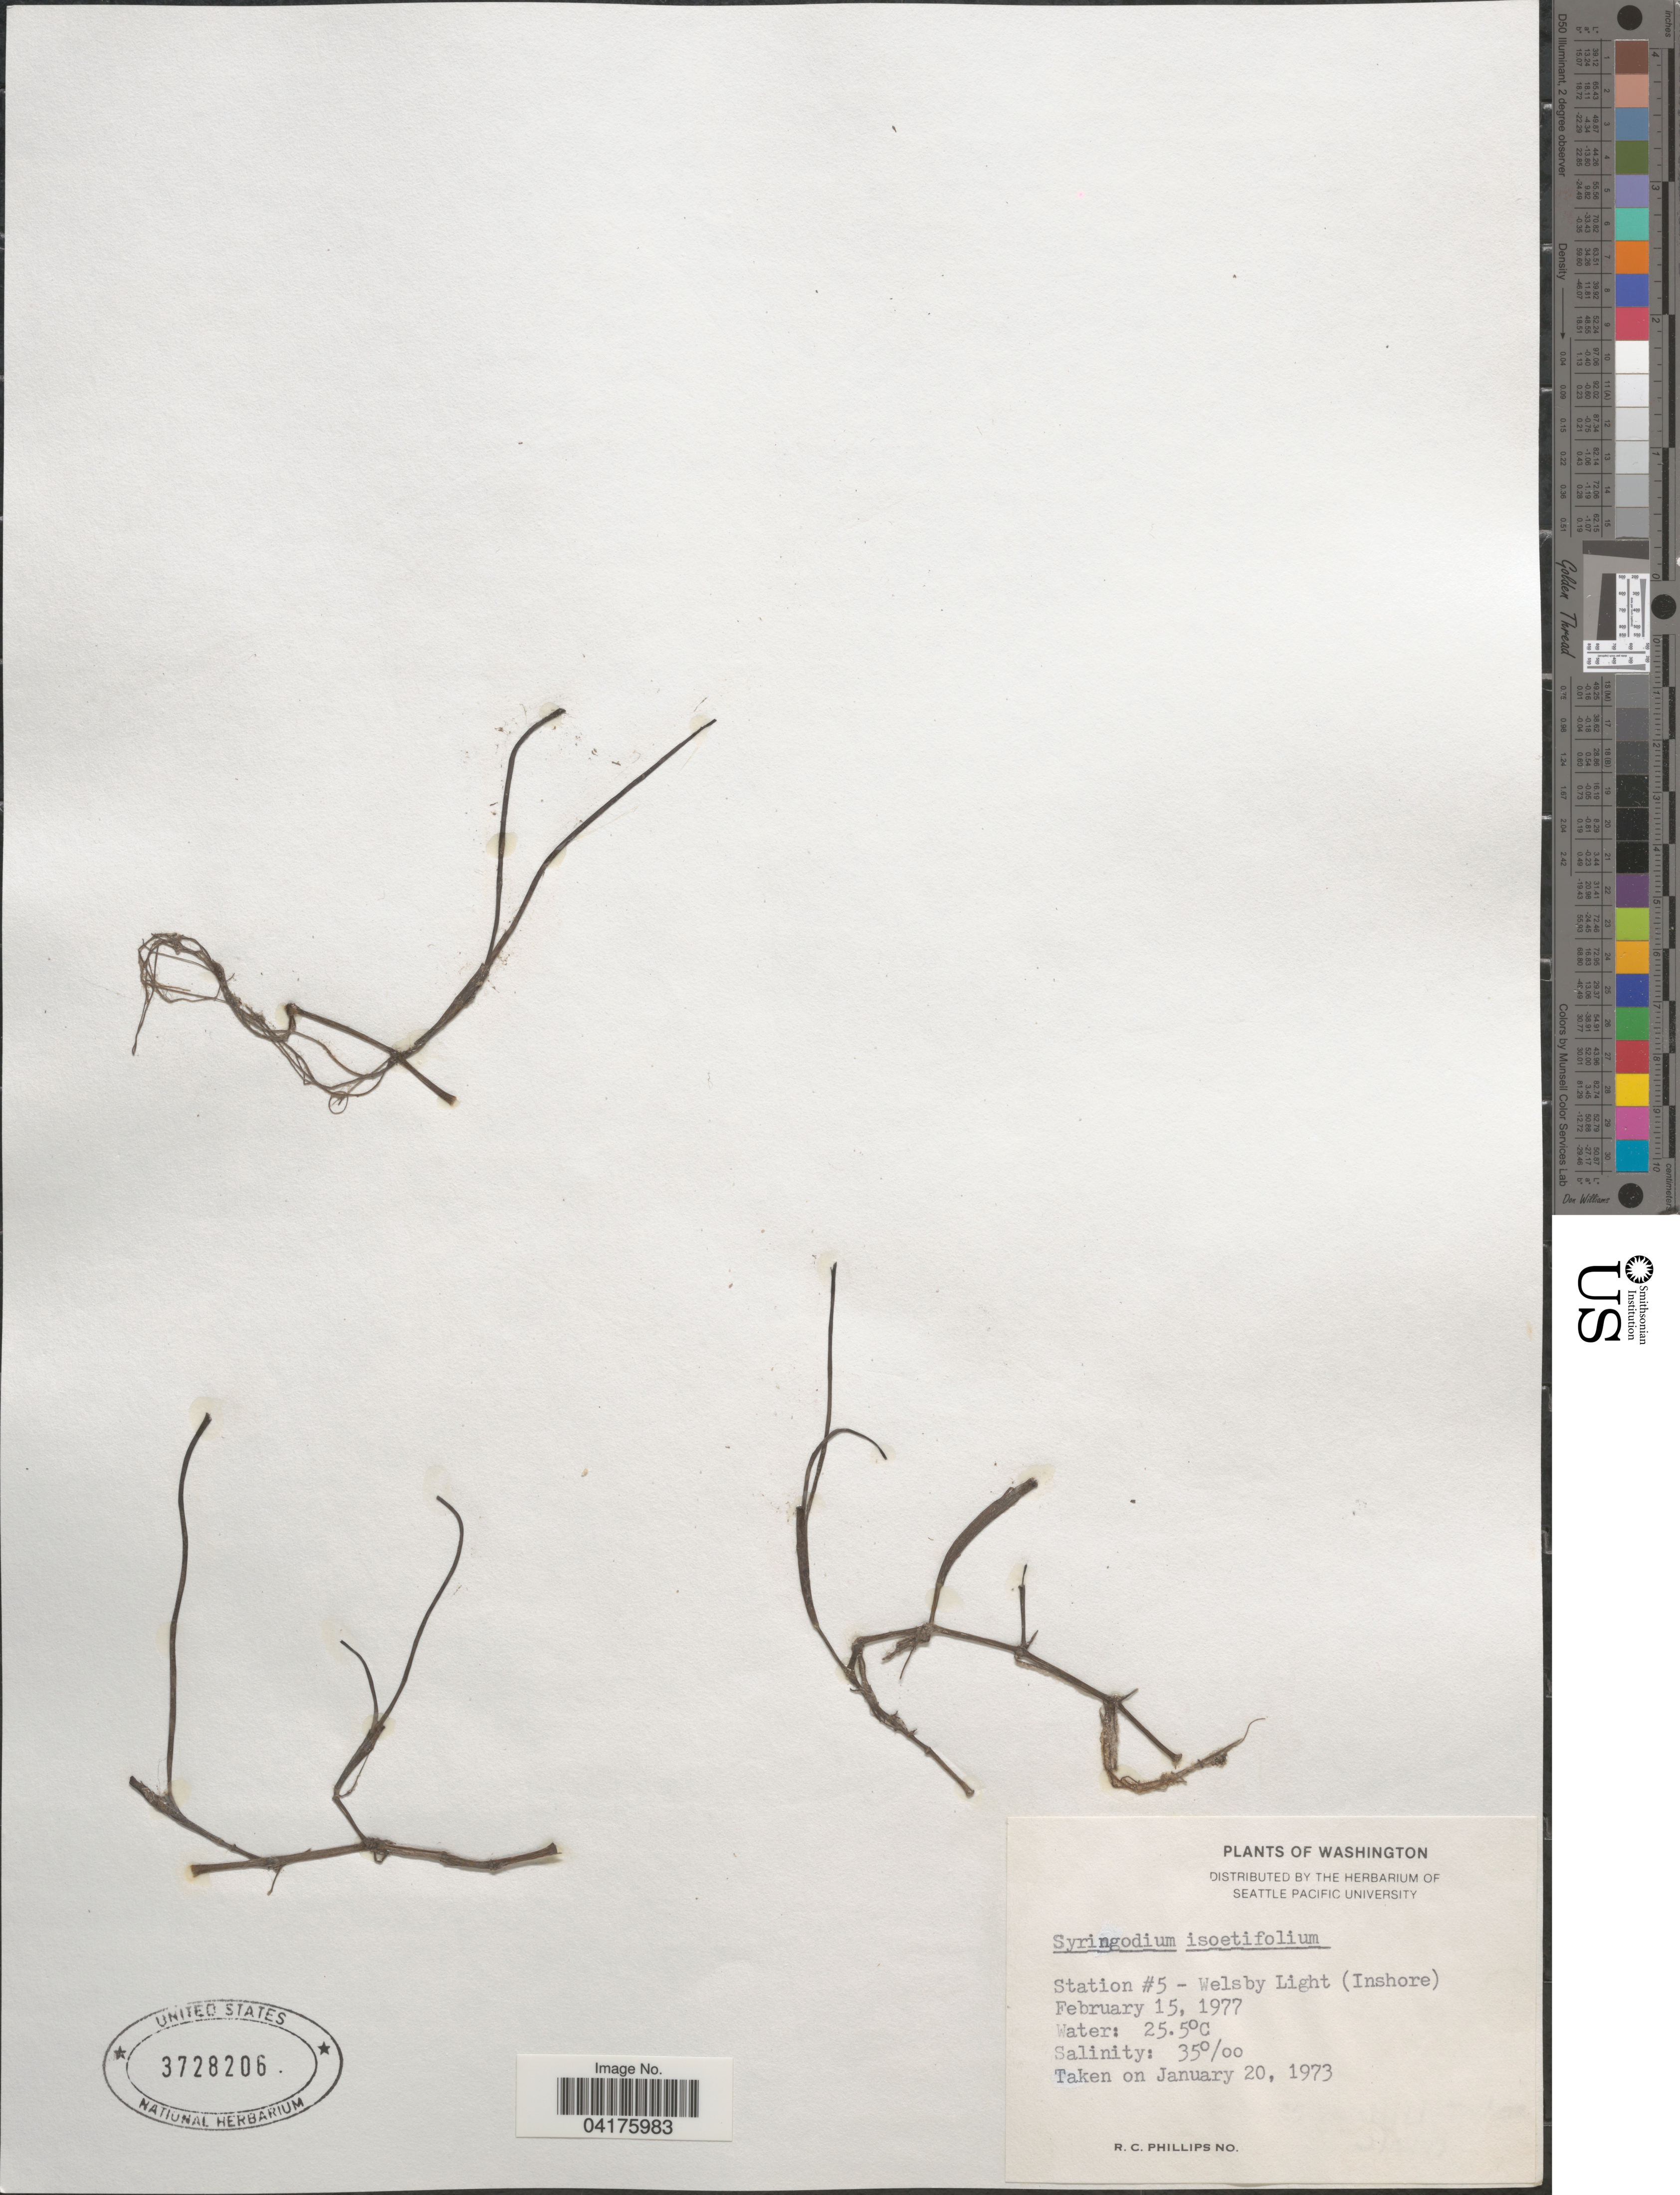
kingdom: Plantae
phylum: Tracheophyta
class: Liliopsida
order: Alismatales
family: Cymodoceaceae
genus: Syringodium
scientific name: Syringodium isoetifolium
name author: (Asch.) Dandy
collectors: R. C. Phillips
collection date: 1973-01-20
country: Australia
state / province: Queensland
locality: Station #5 - Welsby Light (Inshore).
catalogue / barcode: US 3728206